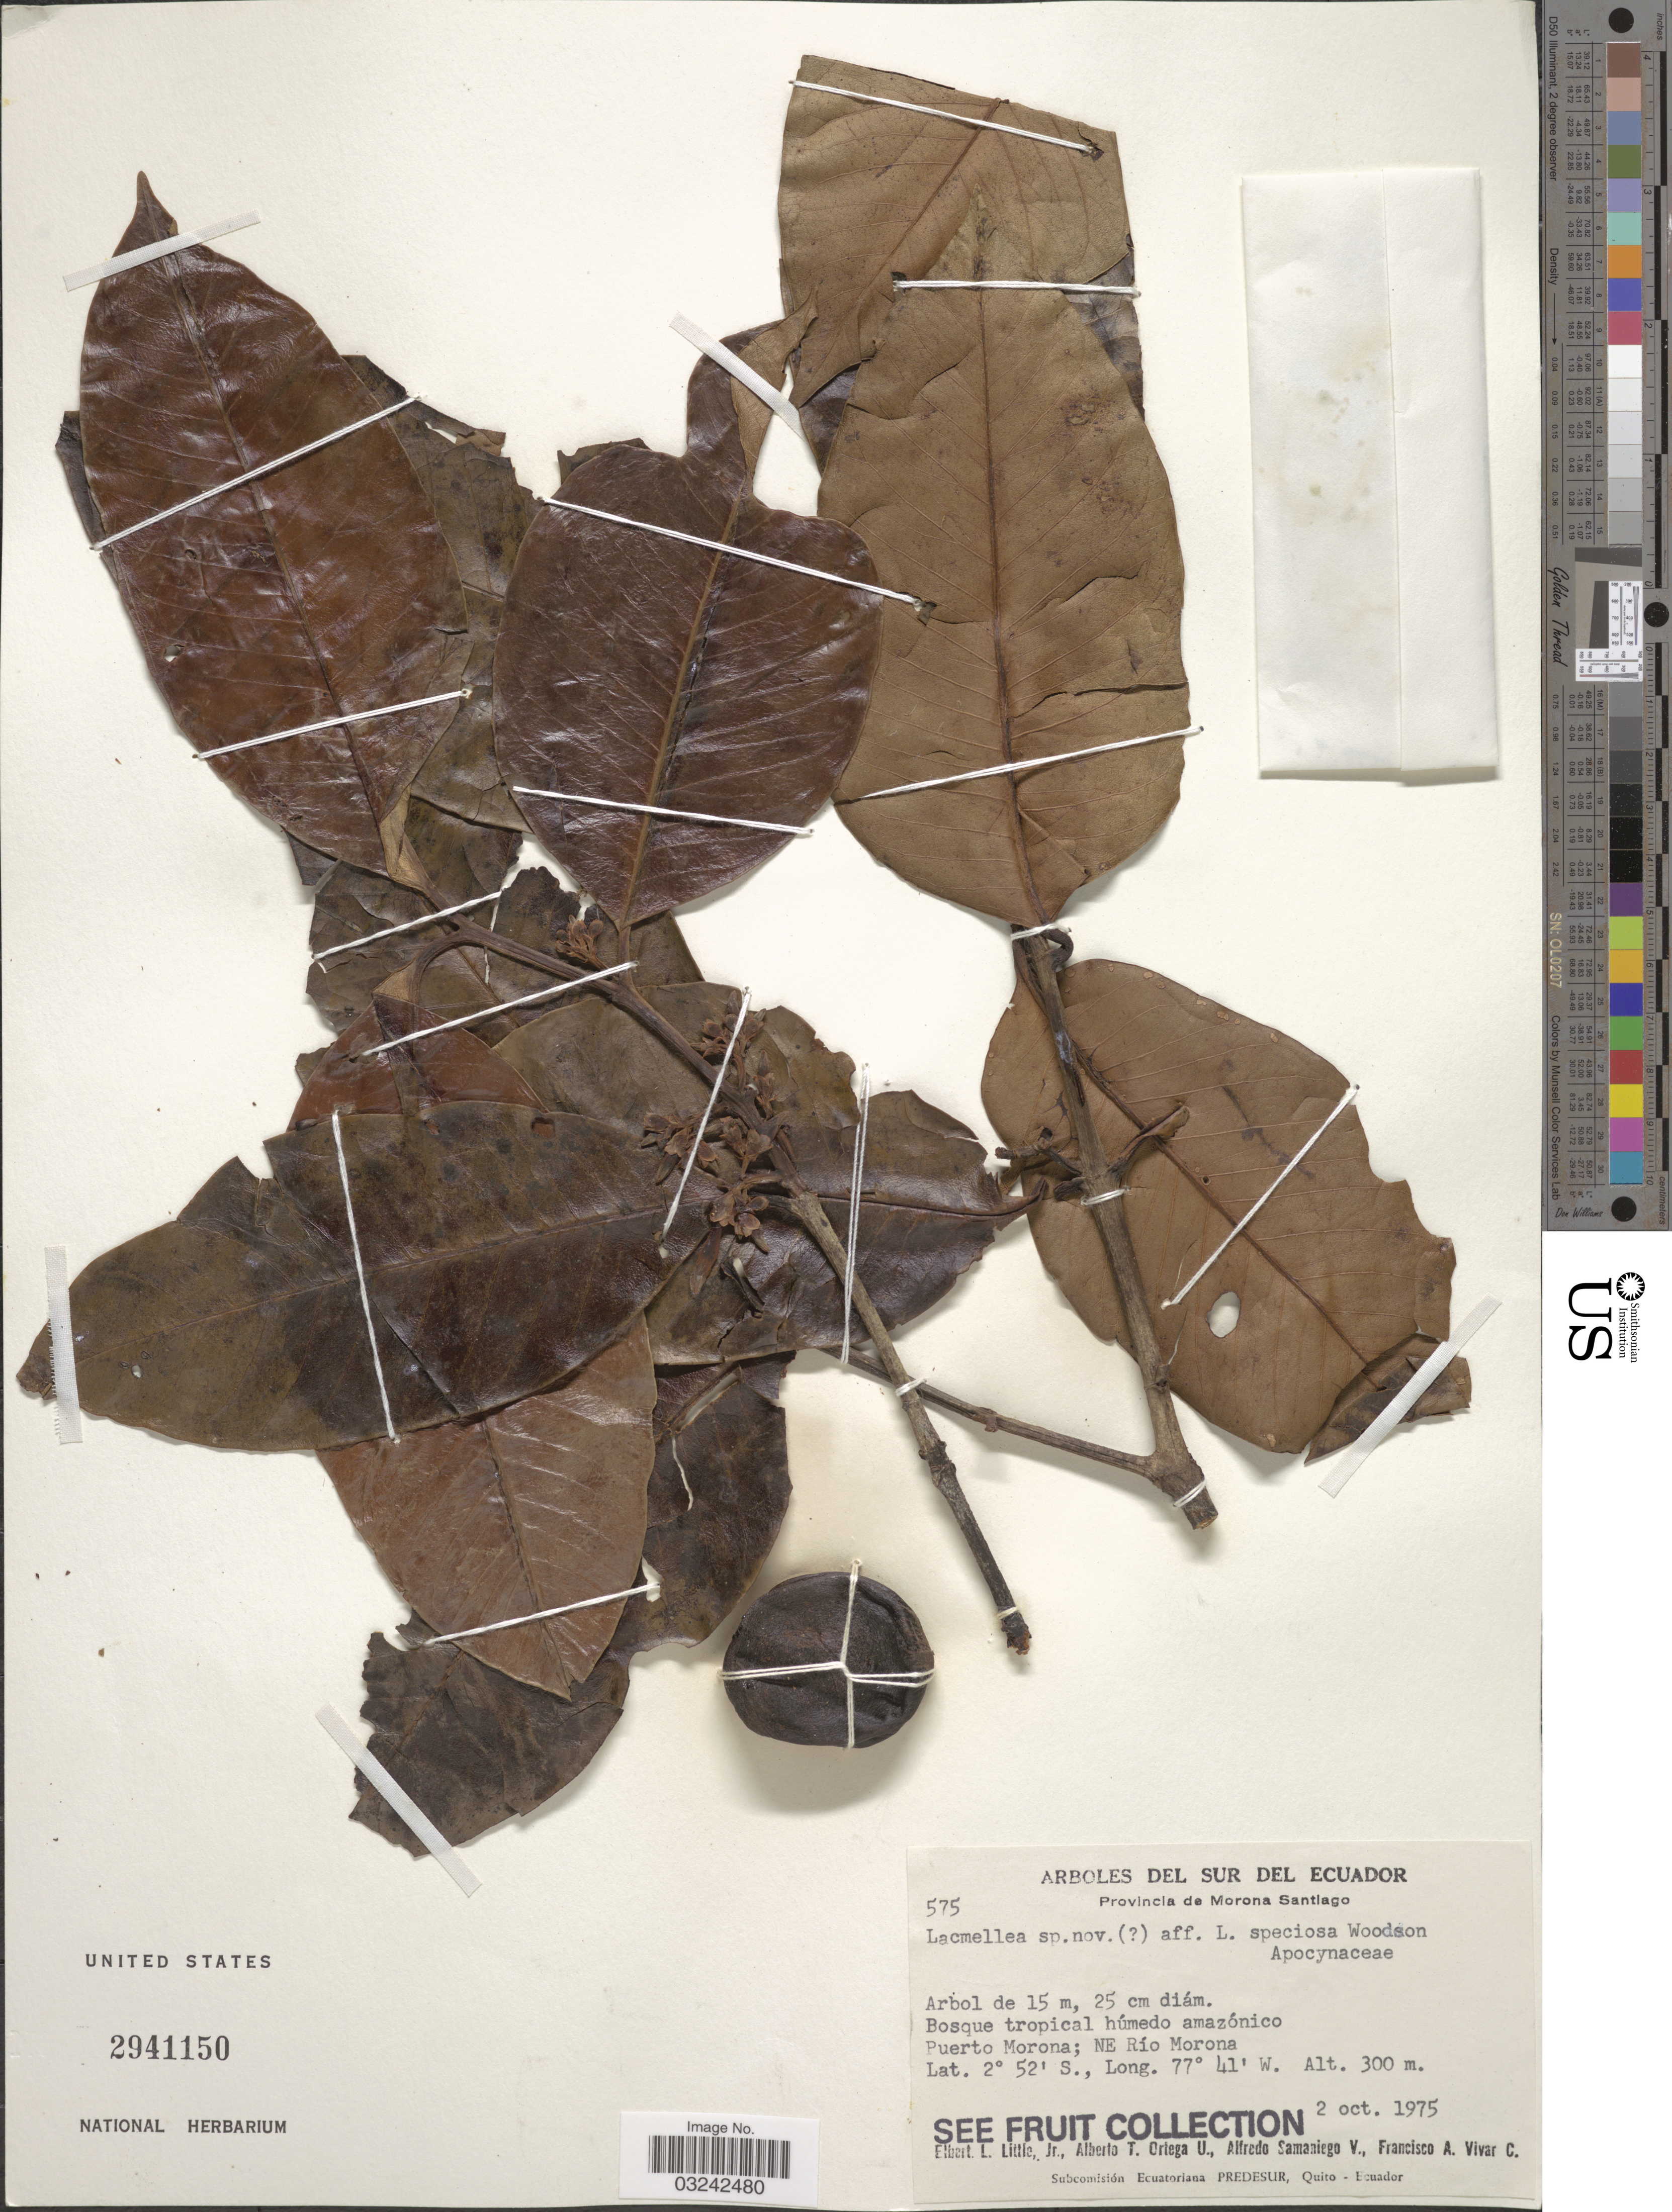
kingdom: Plantae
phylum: Tracheophyta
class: Magnoliopsida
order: Gentianales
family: Apocynaceae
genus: Lacmellea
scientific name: Lacmellea sp.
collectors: E. L. Little, A. T. Ortega U., A. V. Samaniego & F. A. Vivar C.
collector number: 575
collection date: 1975-10-02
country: Ecuador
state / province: Morona-Santiago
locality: Sur del Ecuador. Puerto Morona; NE Río Morona.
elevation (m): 300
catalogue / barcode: US 2941150